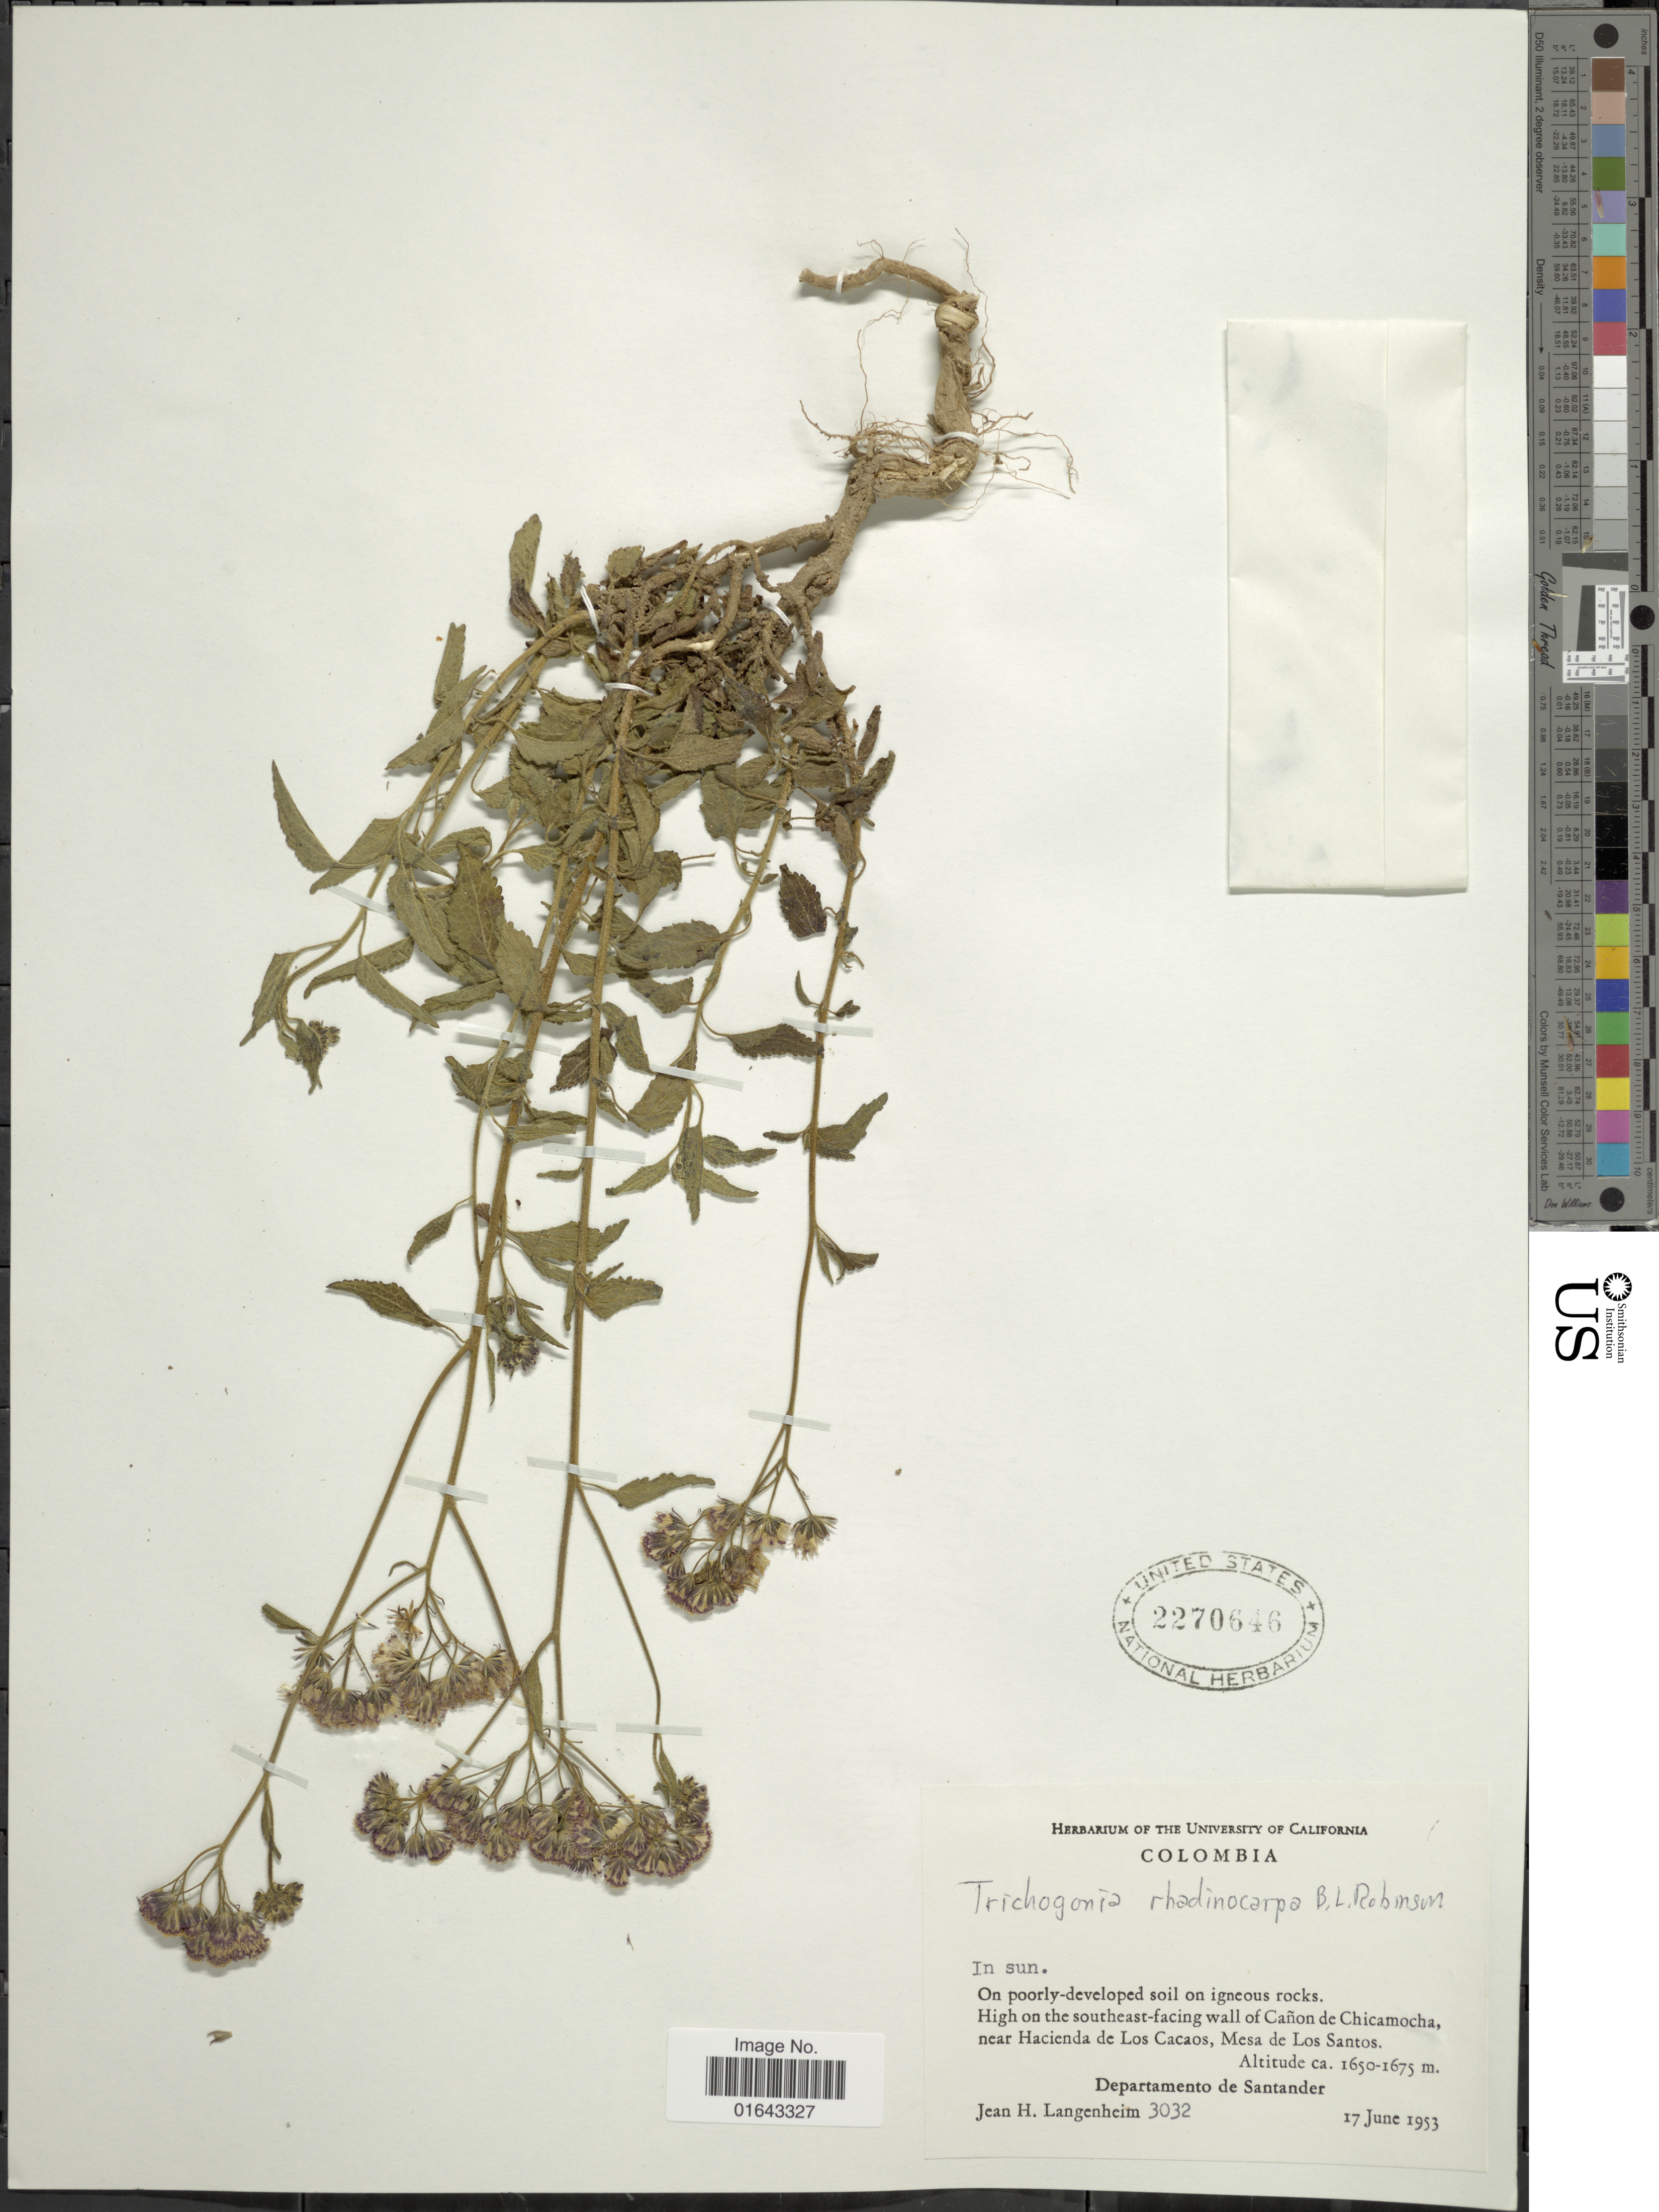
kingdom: Plantae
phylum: Tracheophyta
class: Magnoliopsida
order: Asterales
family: Asteraceae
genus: Trichogonia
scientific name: Trichogonia rhadinocarpa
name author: B.L. Rob.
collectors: J. H. Langenheim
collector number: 3032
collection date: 1953-06-17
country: Colombia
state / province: Santander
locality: High on the southeast-facing wall of Cañon de Chicamocha, near Hacienda de Los Cacaos, Mesa de Los Santos. Departamento de Santander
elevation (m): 1650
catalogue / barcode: US 2270646